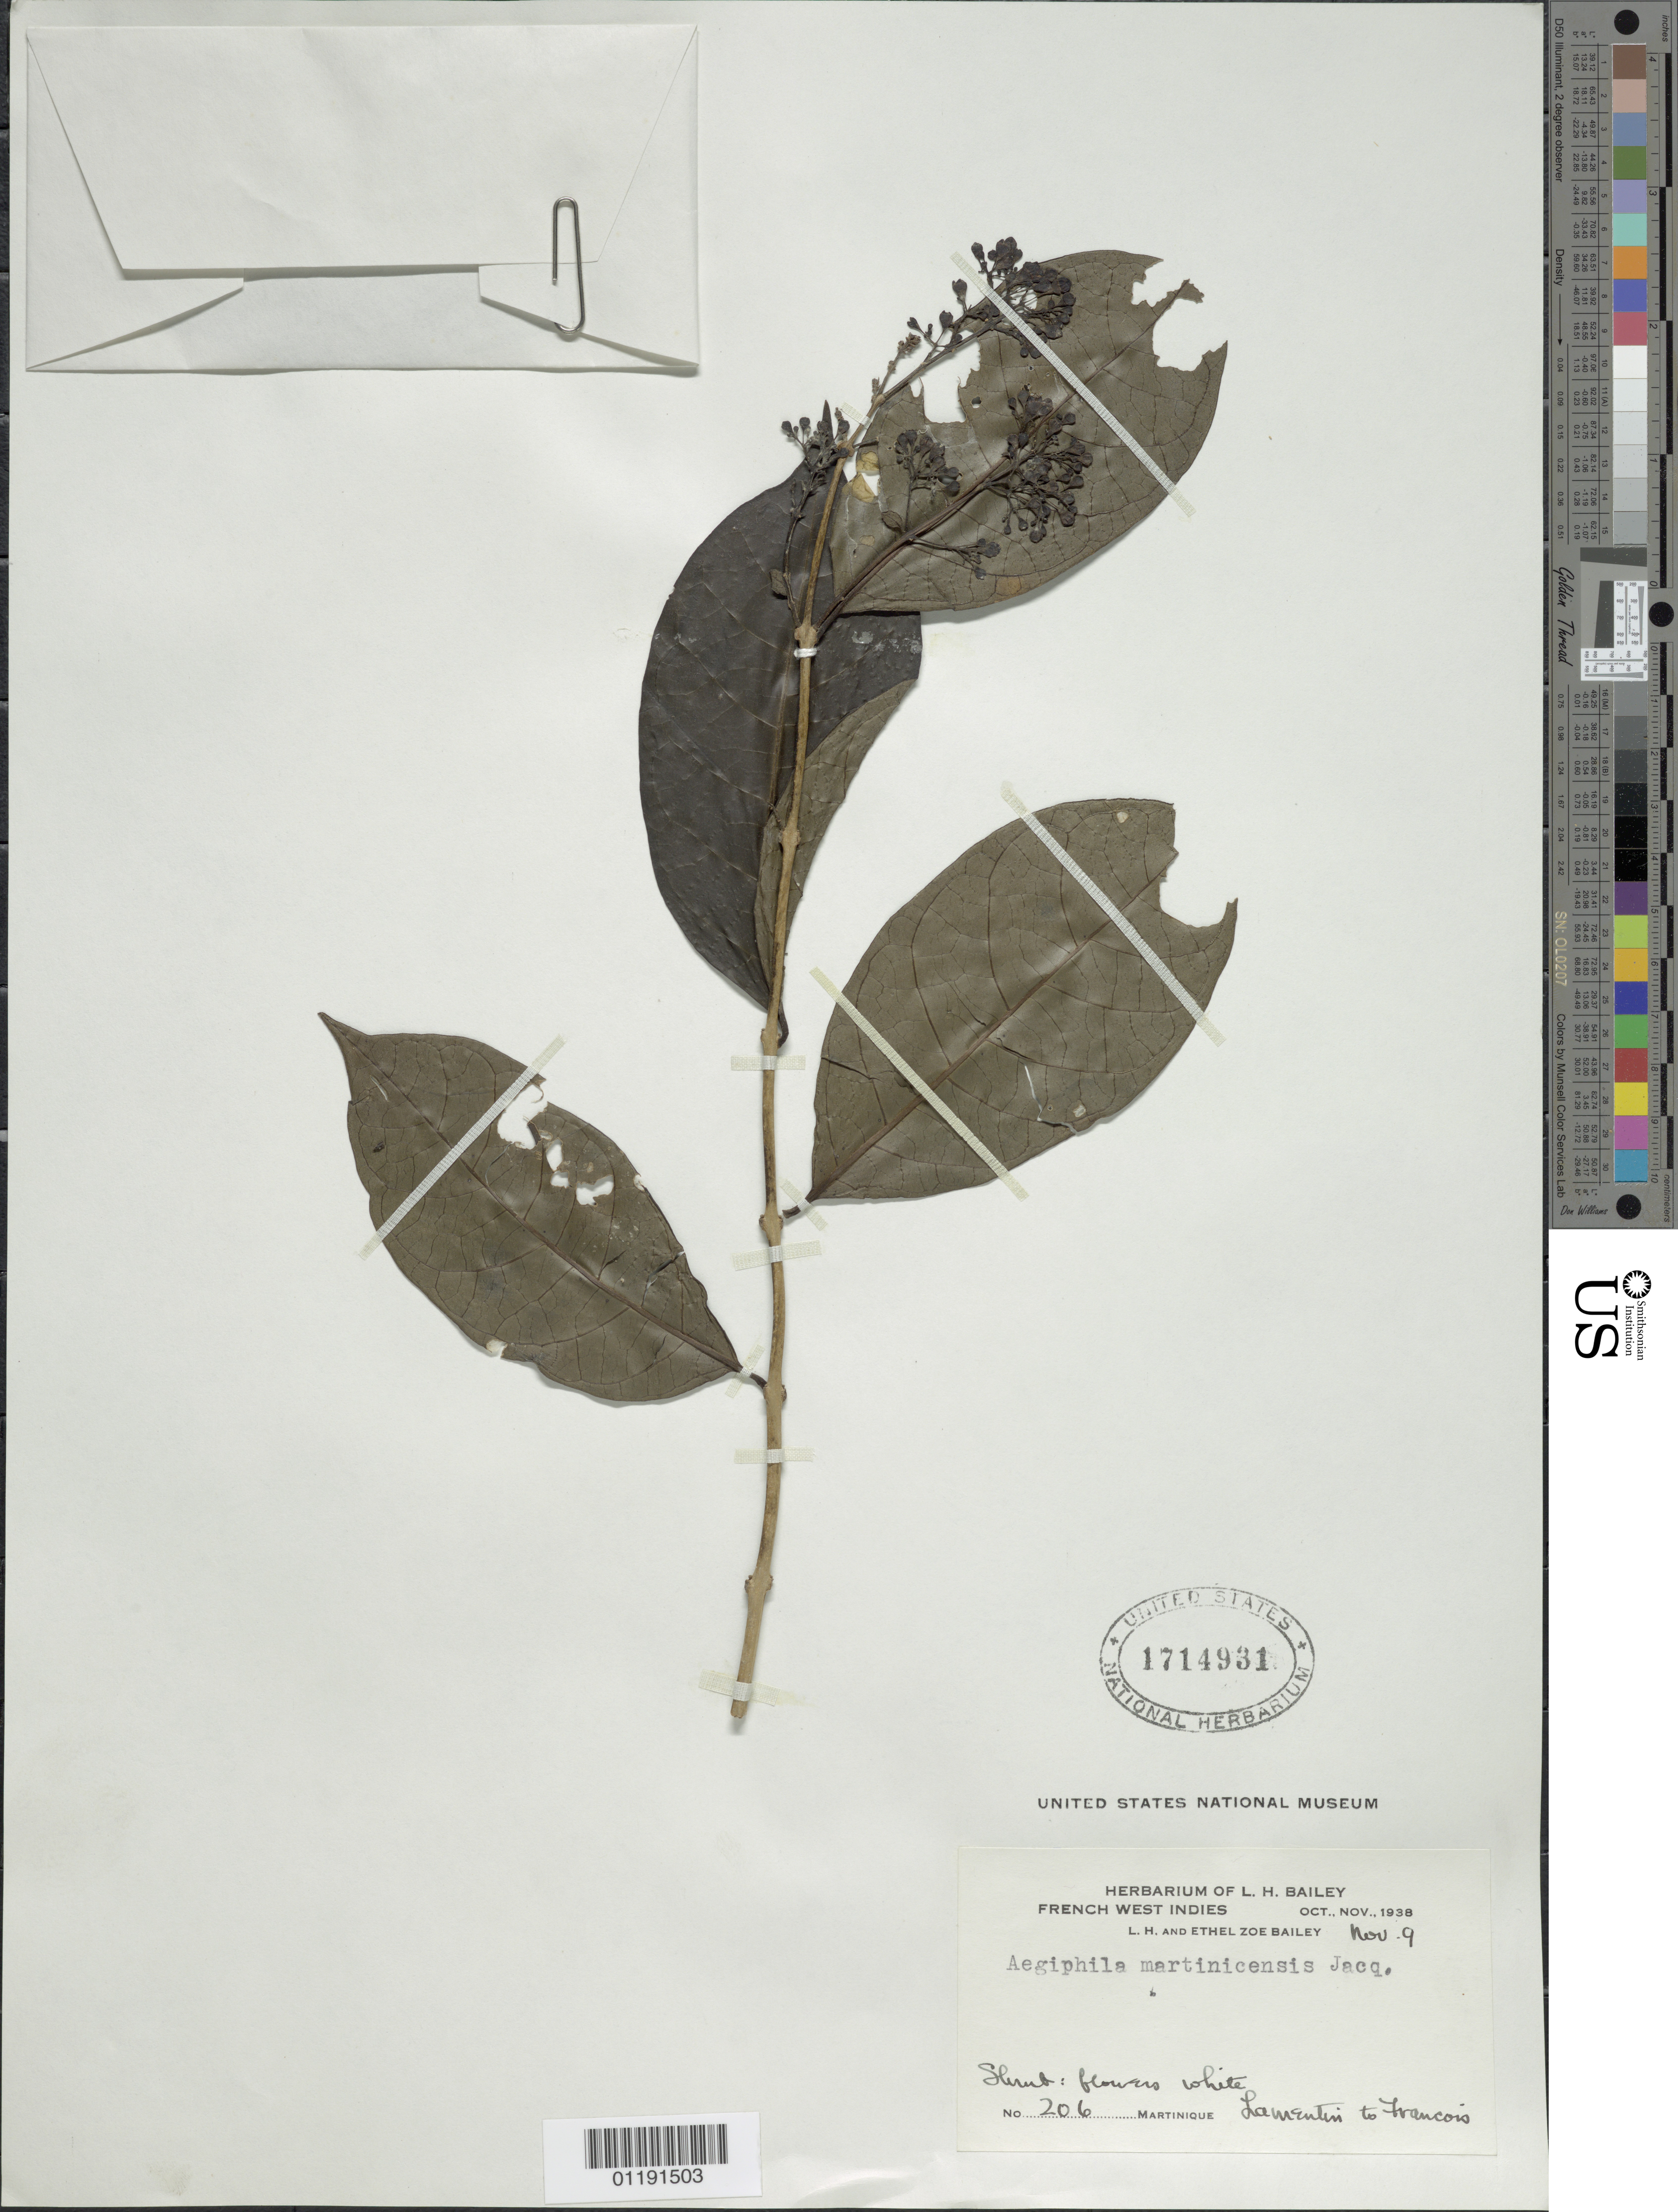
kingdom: Plantae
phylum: Tracheophyta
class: Magnoliopsida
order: Lamiales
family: Lamiaceae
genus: Aegiphila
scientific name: Aegiphila martinicensis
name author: Jacq.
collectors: L. H. Bailey & E. Z. Bailey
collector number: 206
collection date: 1938-11-09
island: French West Indies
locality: French West Indies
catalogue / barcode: US 1714931